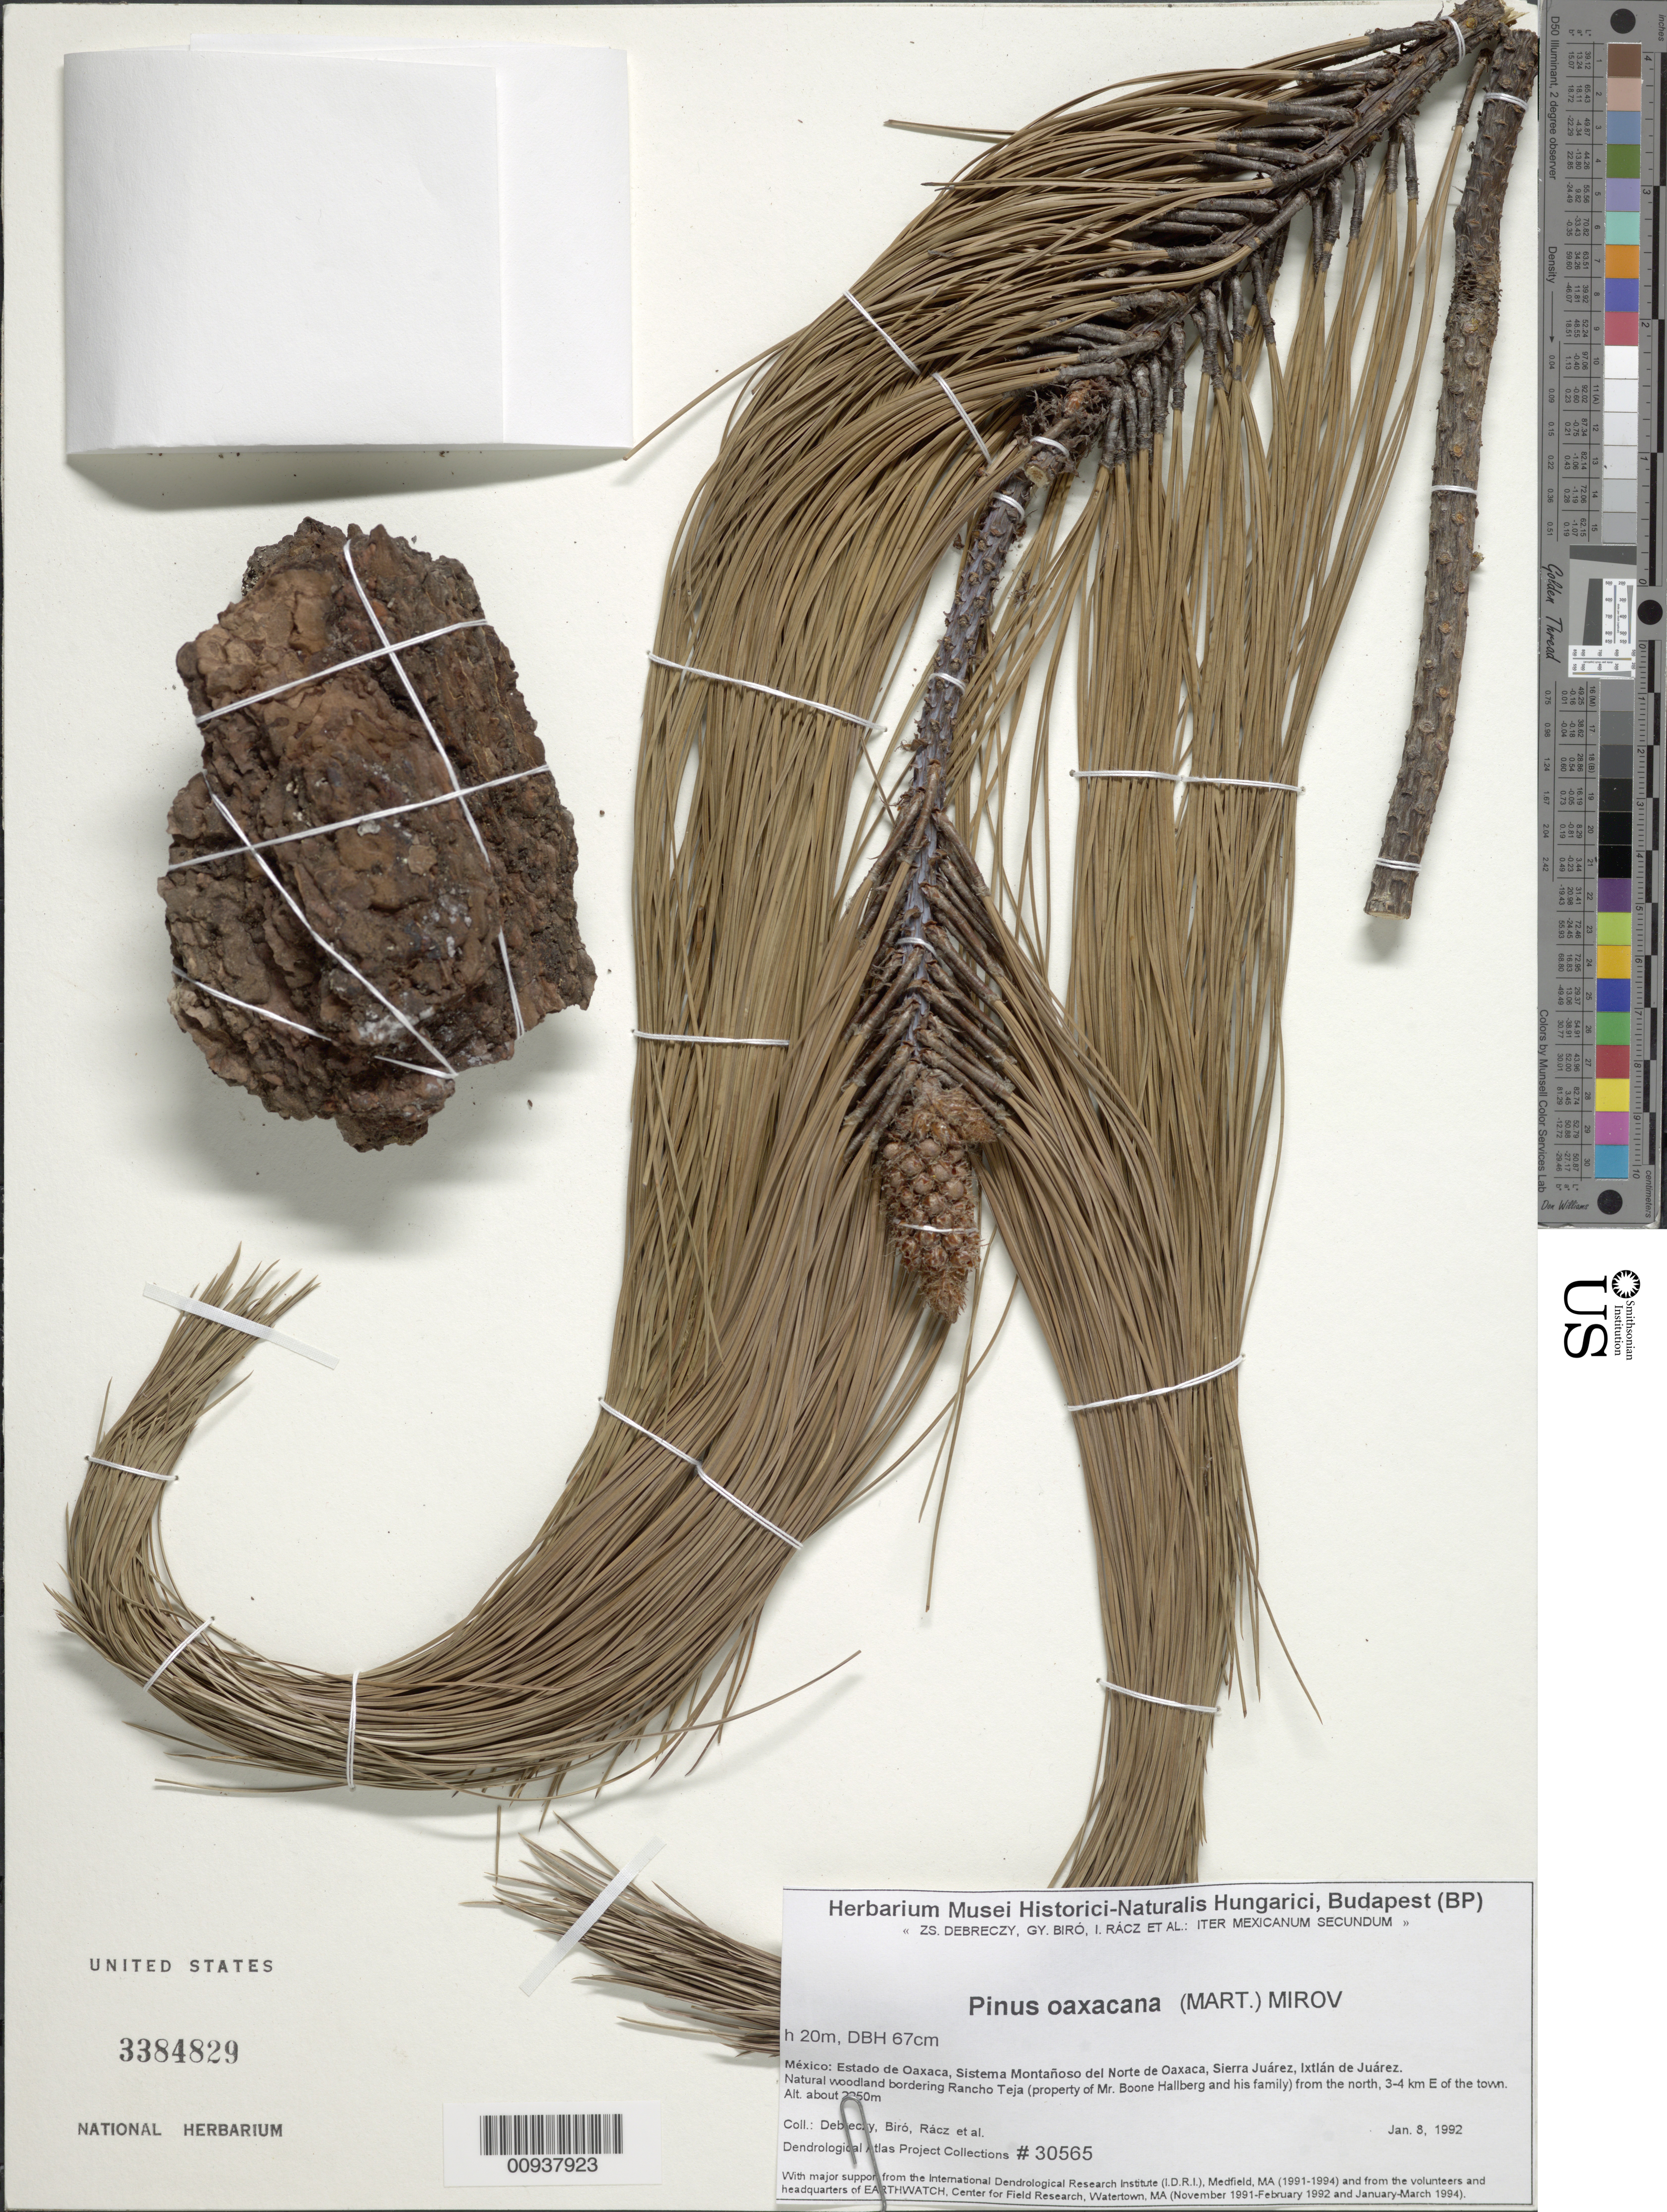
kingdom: Plantae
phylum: Tracheophyta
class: Pinopsida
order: Pinales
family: Pinaceae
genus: Pinus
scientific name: Pinus oaxacana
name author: Mirov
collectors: Z. Debreczy, G. Biro, I. Rácz & et al.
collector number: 30565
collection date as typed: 08 Jan 1992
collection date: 1992-01-08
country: Mexico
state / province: Oaxaca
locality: Sistema Montañoso del Norte de Oaxaca, Sierra Juárez, Ixtlán de Juárez. Natural woodland bordering Rancho Teja (property of Mr. Boone Hallberg and his family) from the north, 3-4 km E of town.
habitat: Natural woodland.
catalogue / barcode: US 3384829